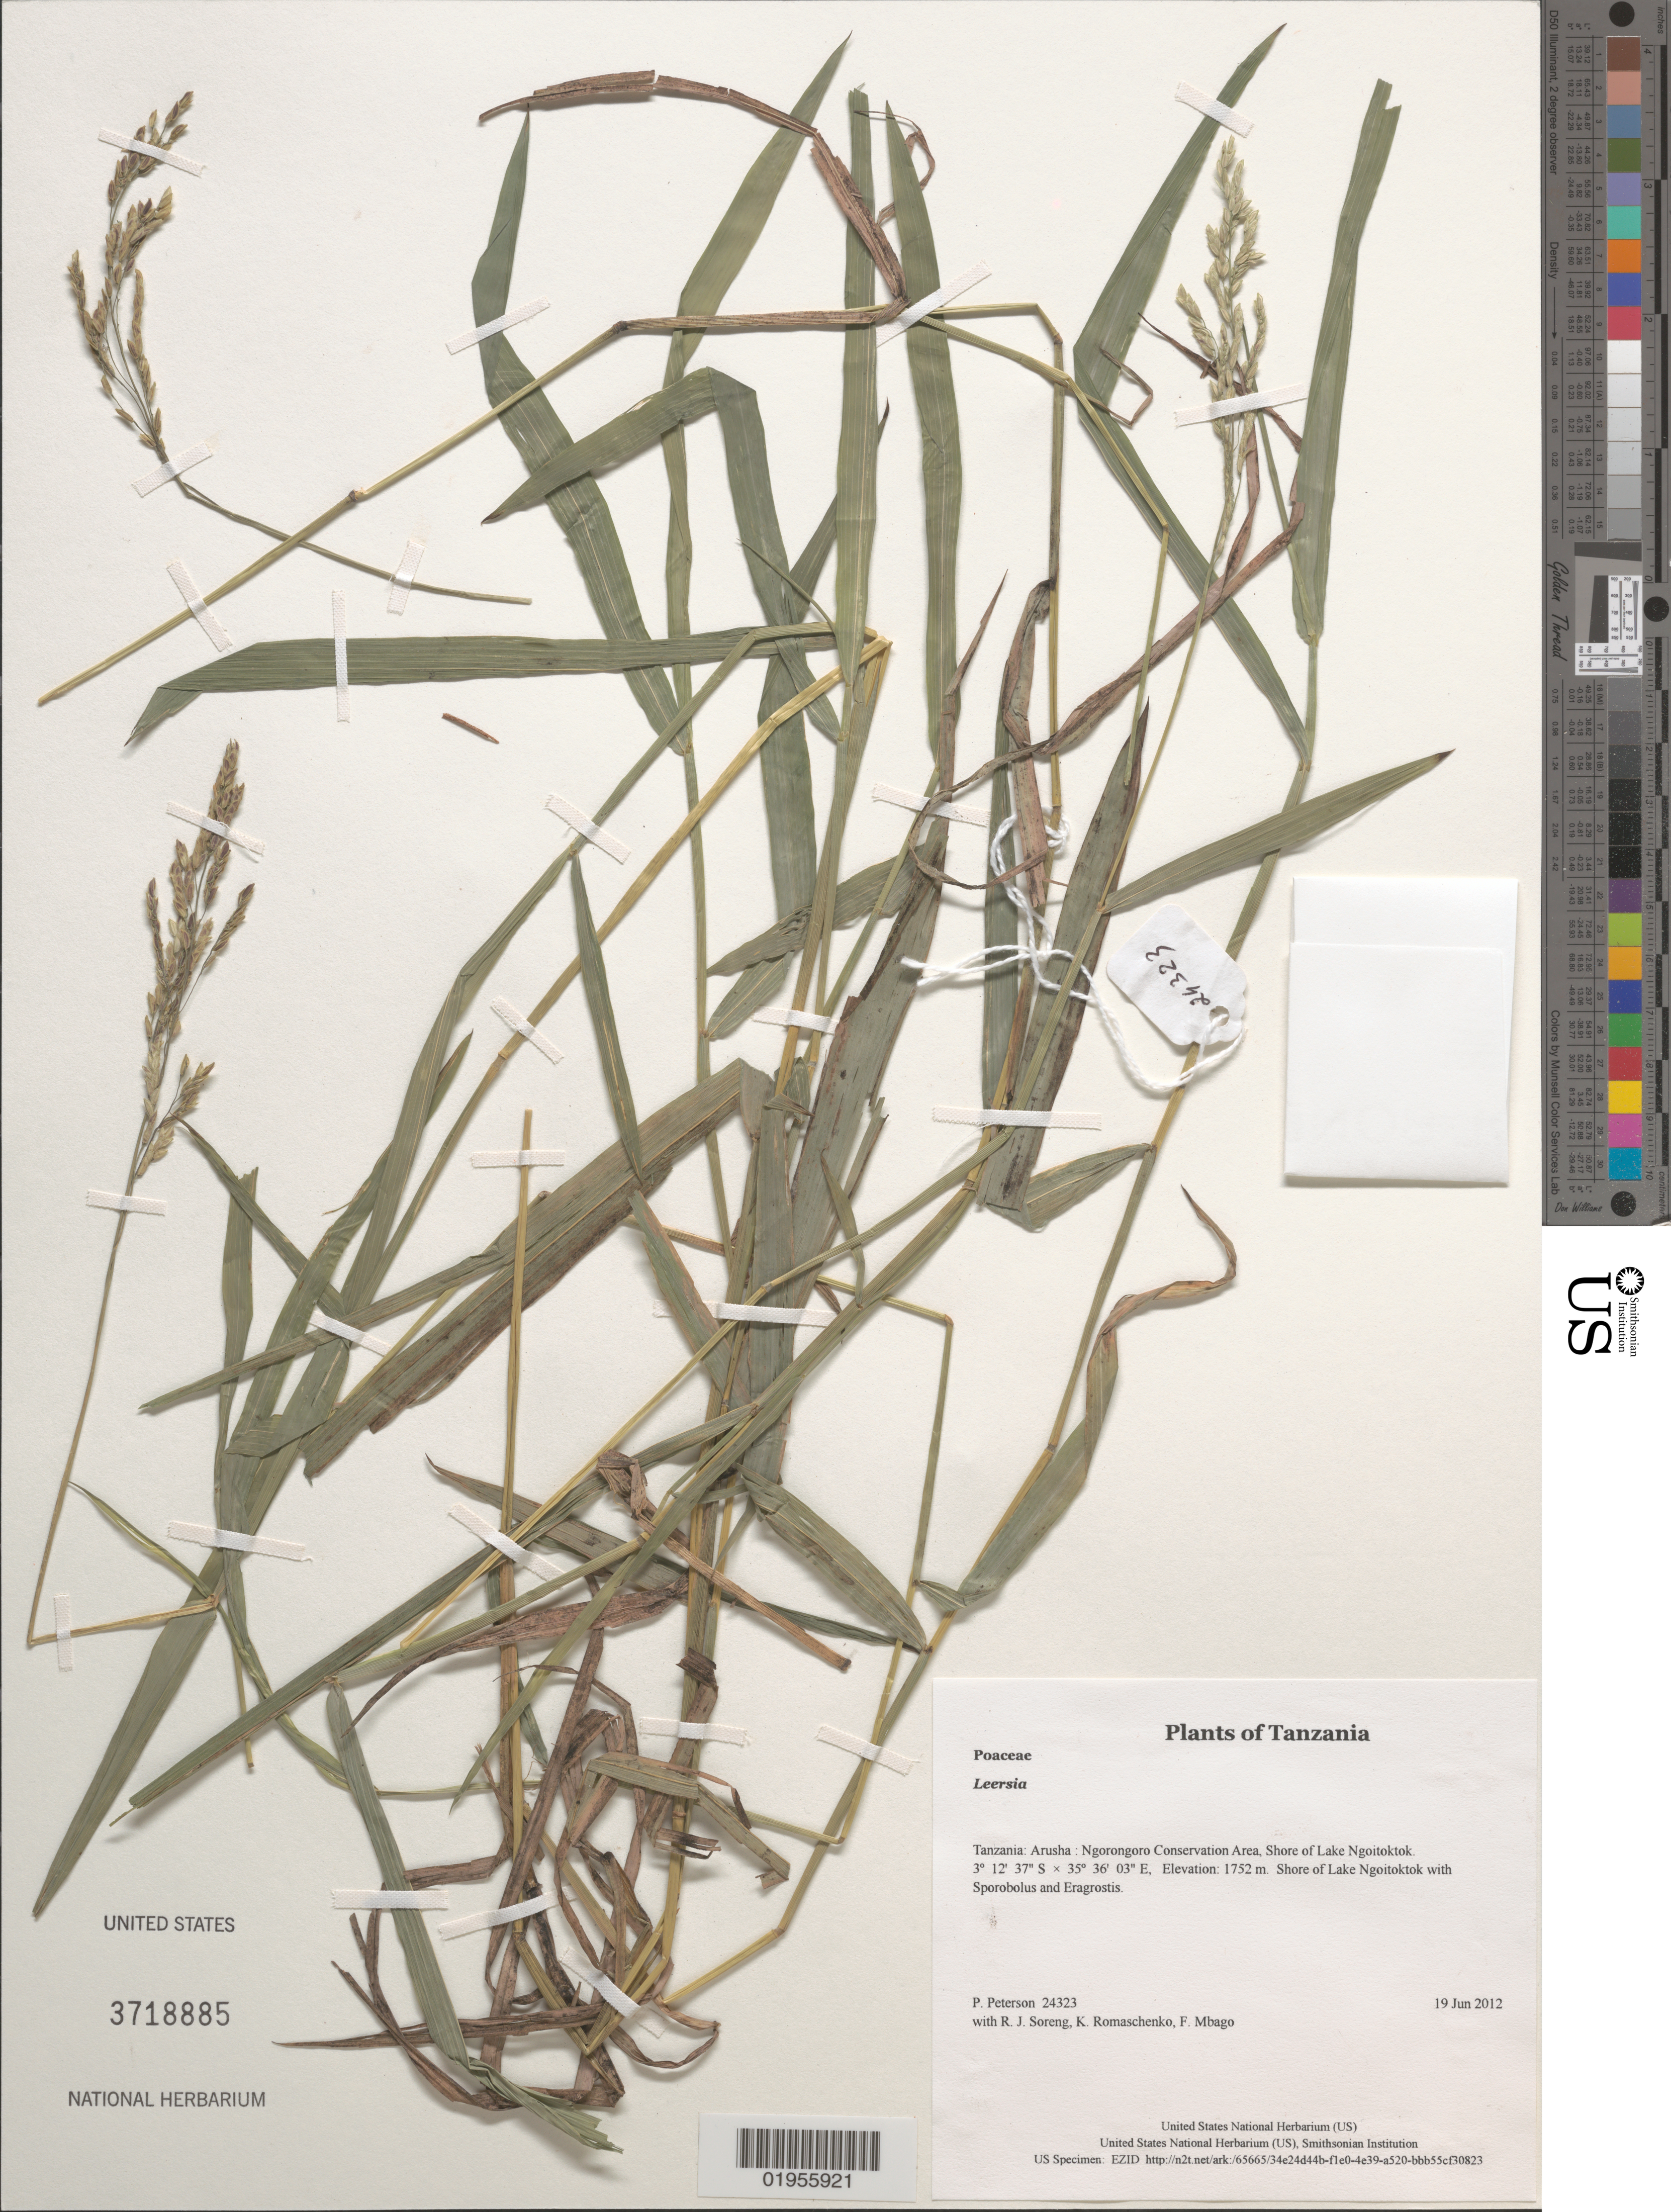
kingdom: Plantae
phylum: Tracheophyta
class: Liliopsida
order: Poales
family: Poaceae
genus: Leersia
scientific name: Leersia sp.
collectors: P. M. Peterson, R. J. Soreng, K. Romaschenko & F. Mbago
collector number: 24323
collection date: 2012-06-19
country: Tanzania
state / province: Arusha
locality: Ngorongoro Conservation Area, Shore of Lake Ngoitoktok.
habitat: Shore of Lake Ngoitoktok with Sporobolus and Eragrostis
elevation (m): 1752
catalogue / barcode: US 3718885